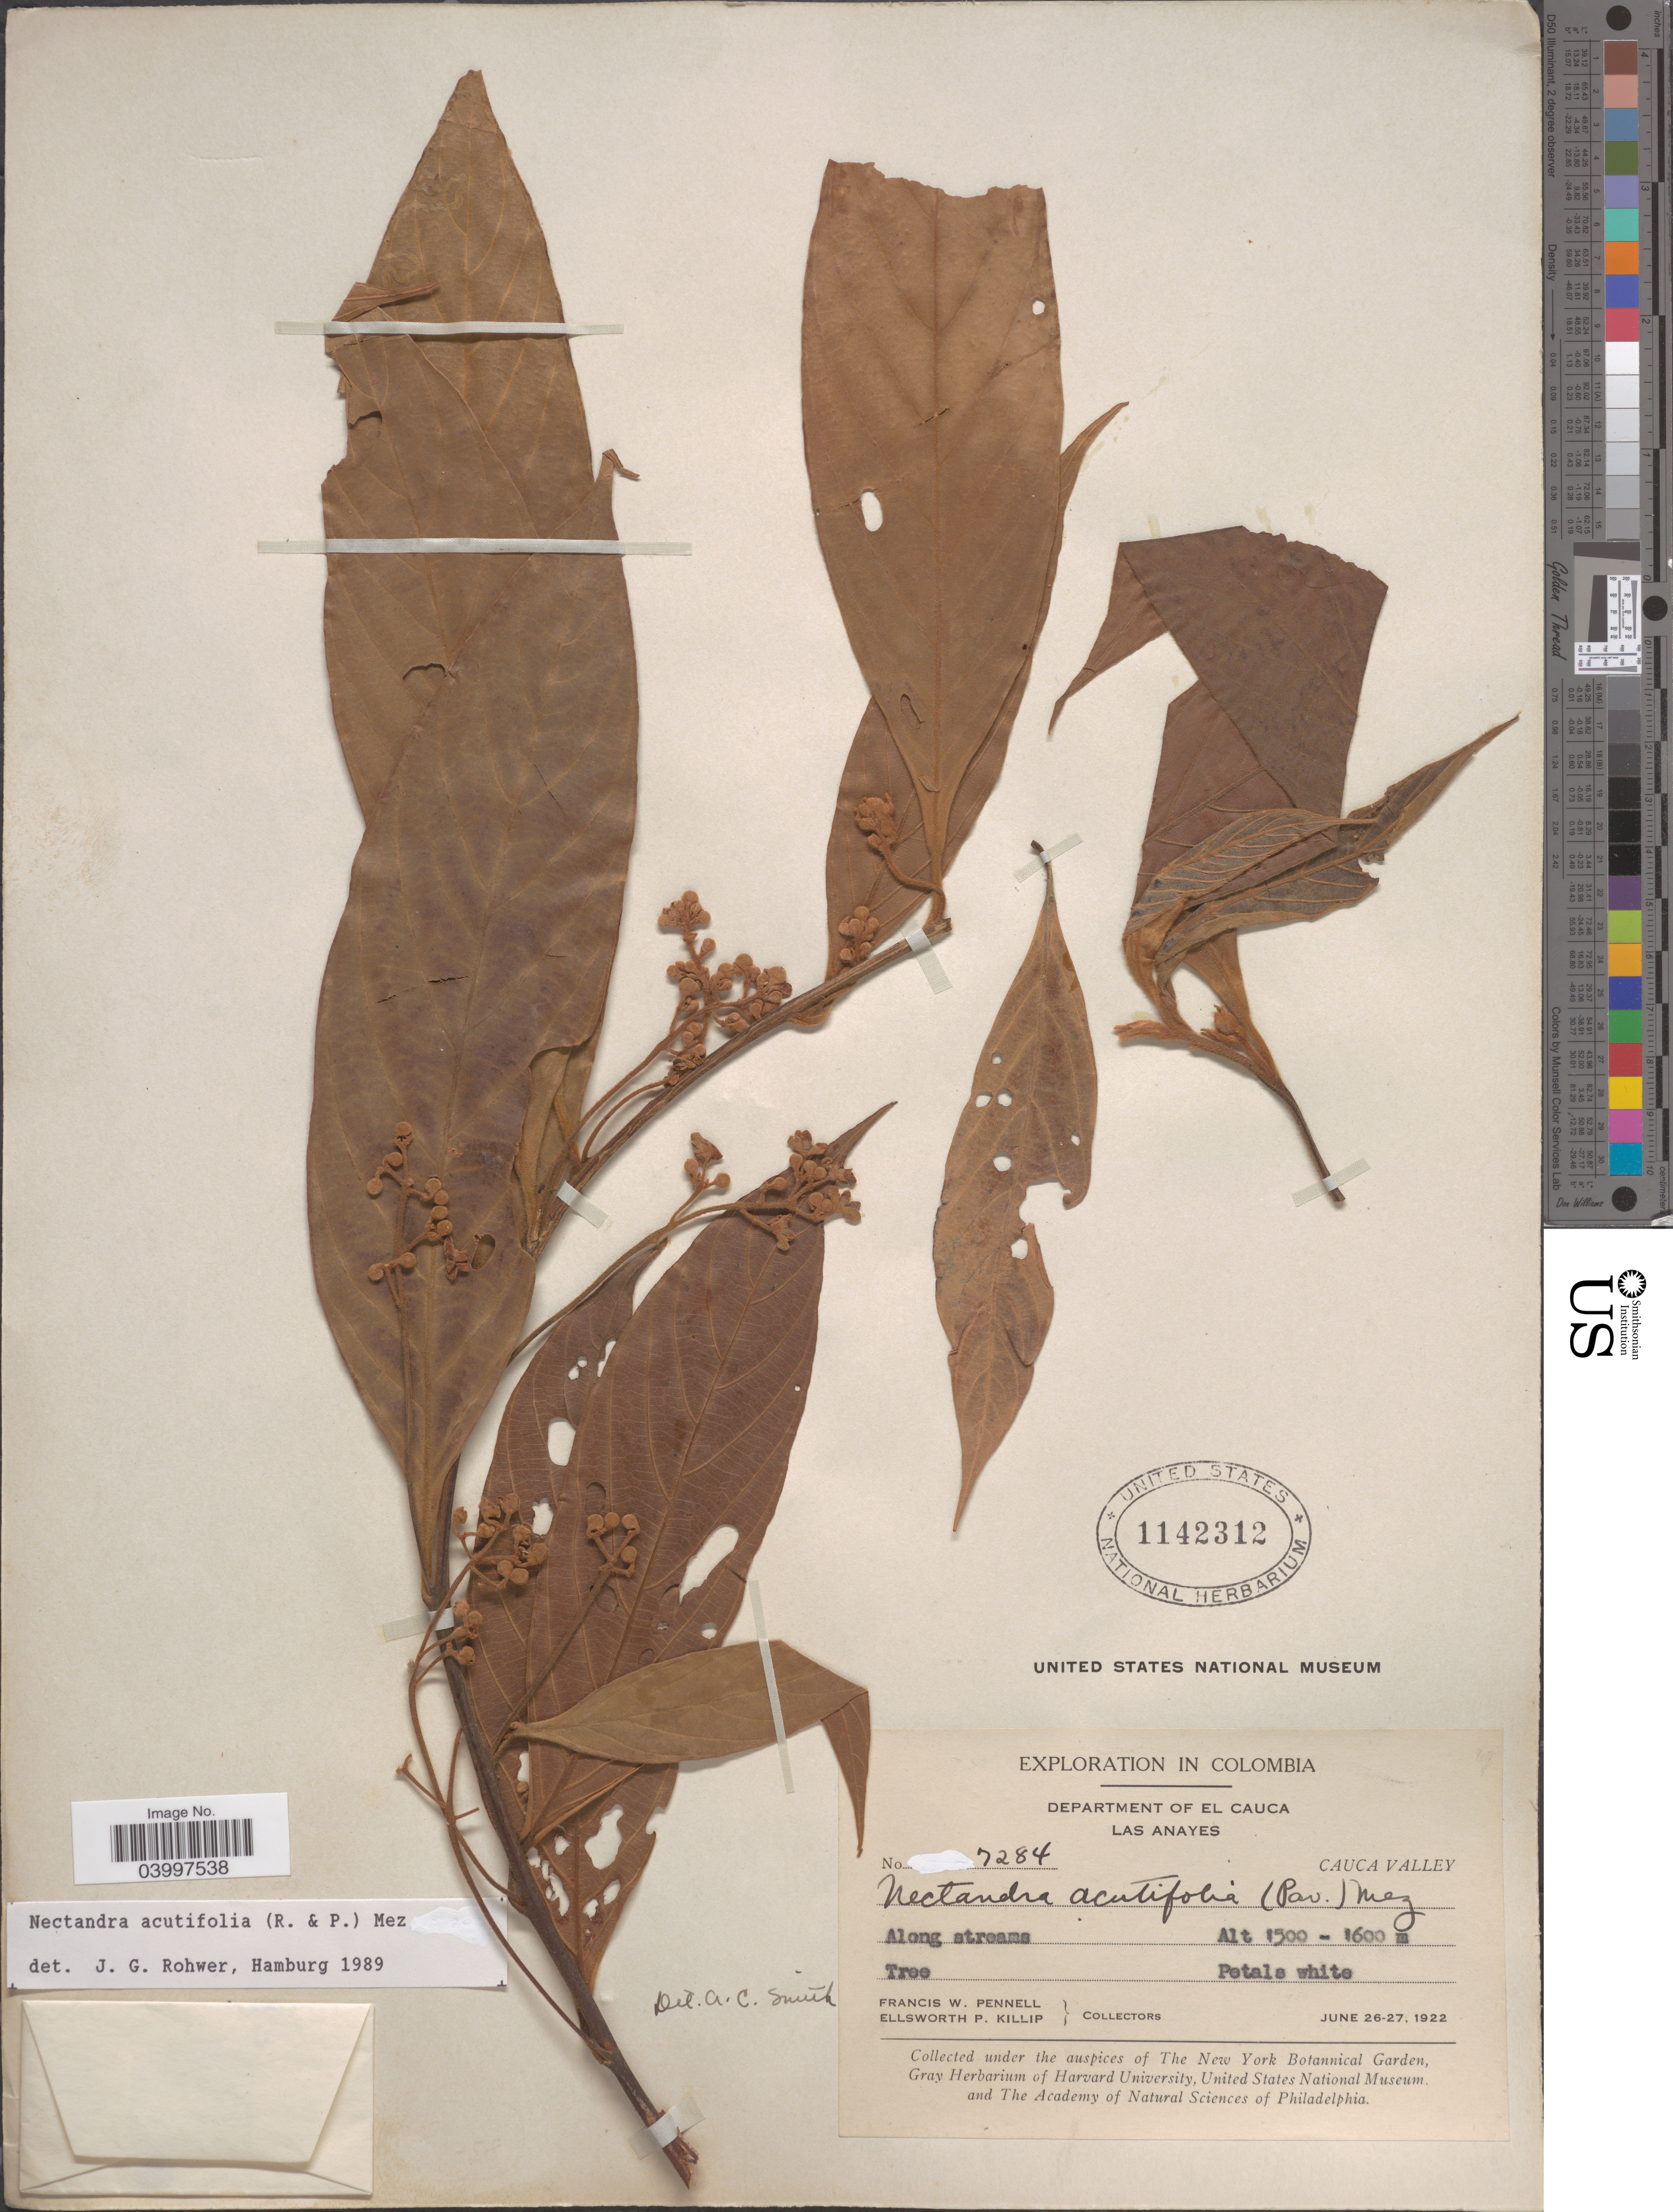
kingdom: Plantae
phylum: Tracheophyta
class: Magnoliopsida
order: Laurales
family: Lauraceae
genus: Nectandra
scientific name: Nectandra acutifolia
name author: (Ruiz & Pav.) Mez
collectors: F. W. Pennell & E. P. Killip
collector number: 7284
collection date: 1922-06-26/1922-06-27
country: Colombia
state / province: Cauca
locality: Department of El Cauca. Las Anayes. Cauca Valley. Along streams.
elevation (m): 1500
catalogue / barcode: US 1142312